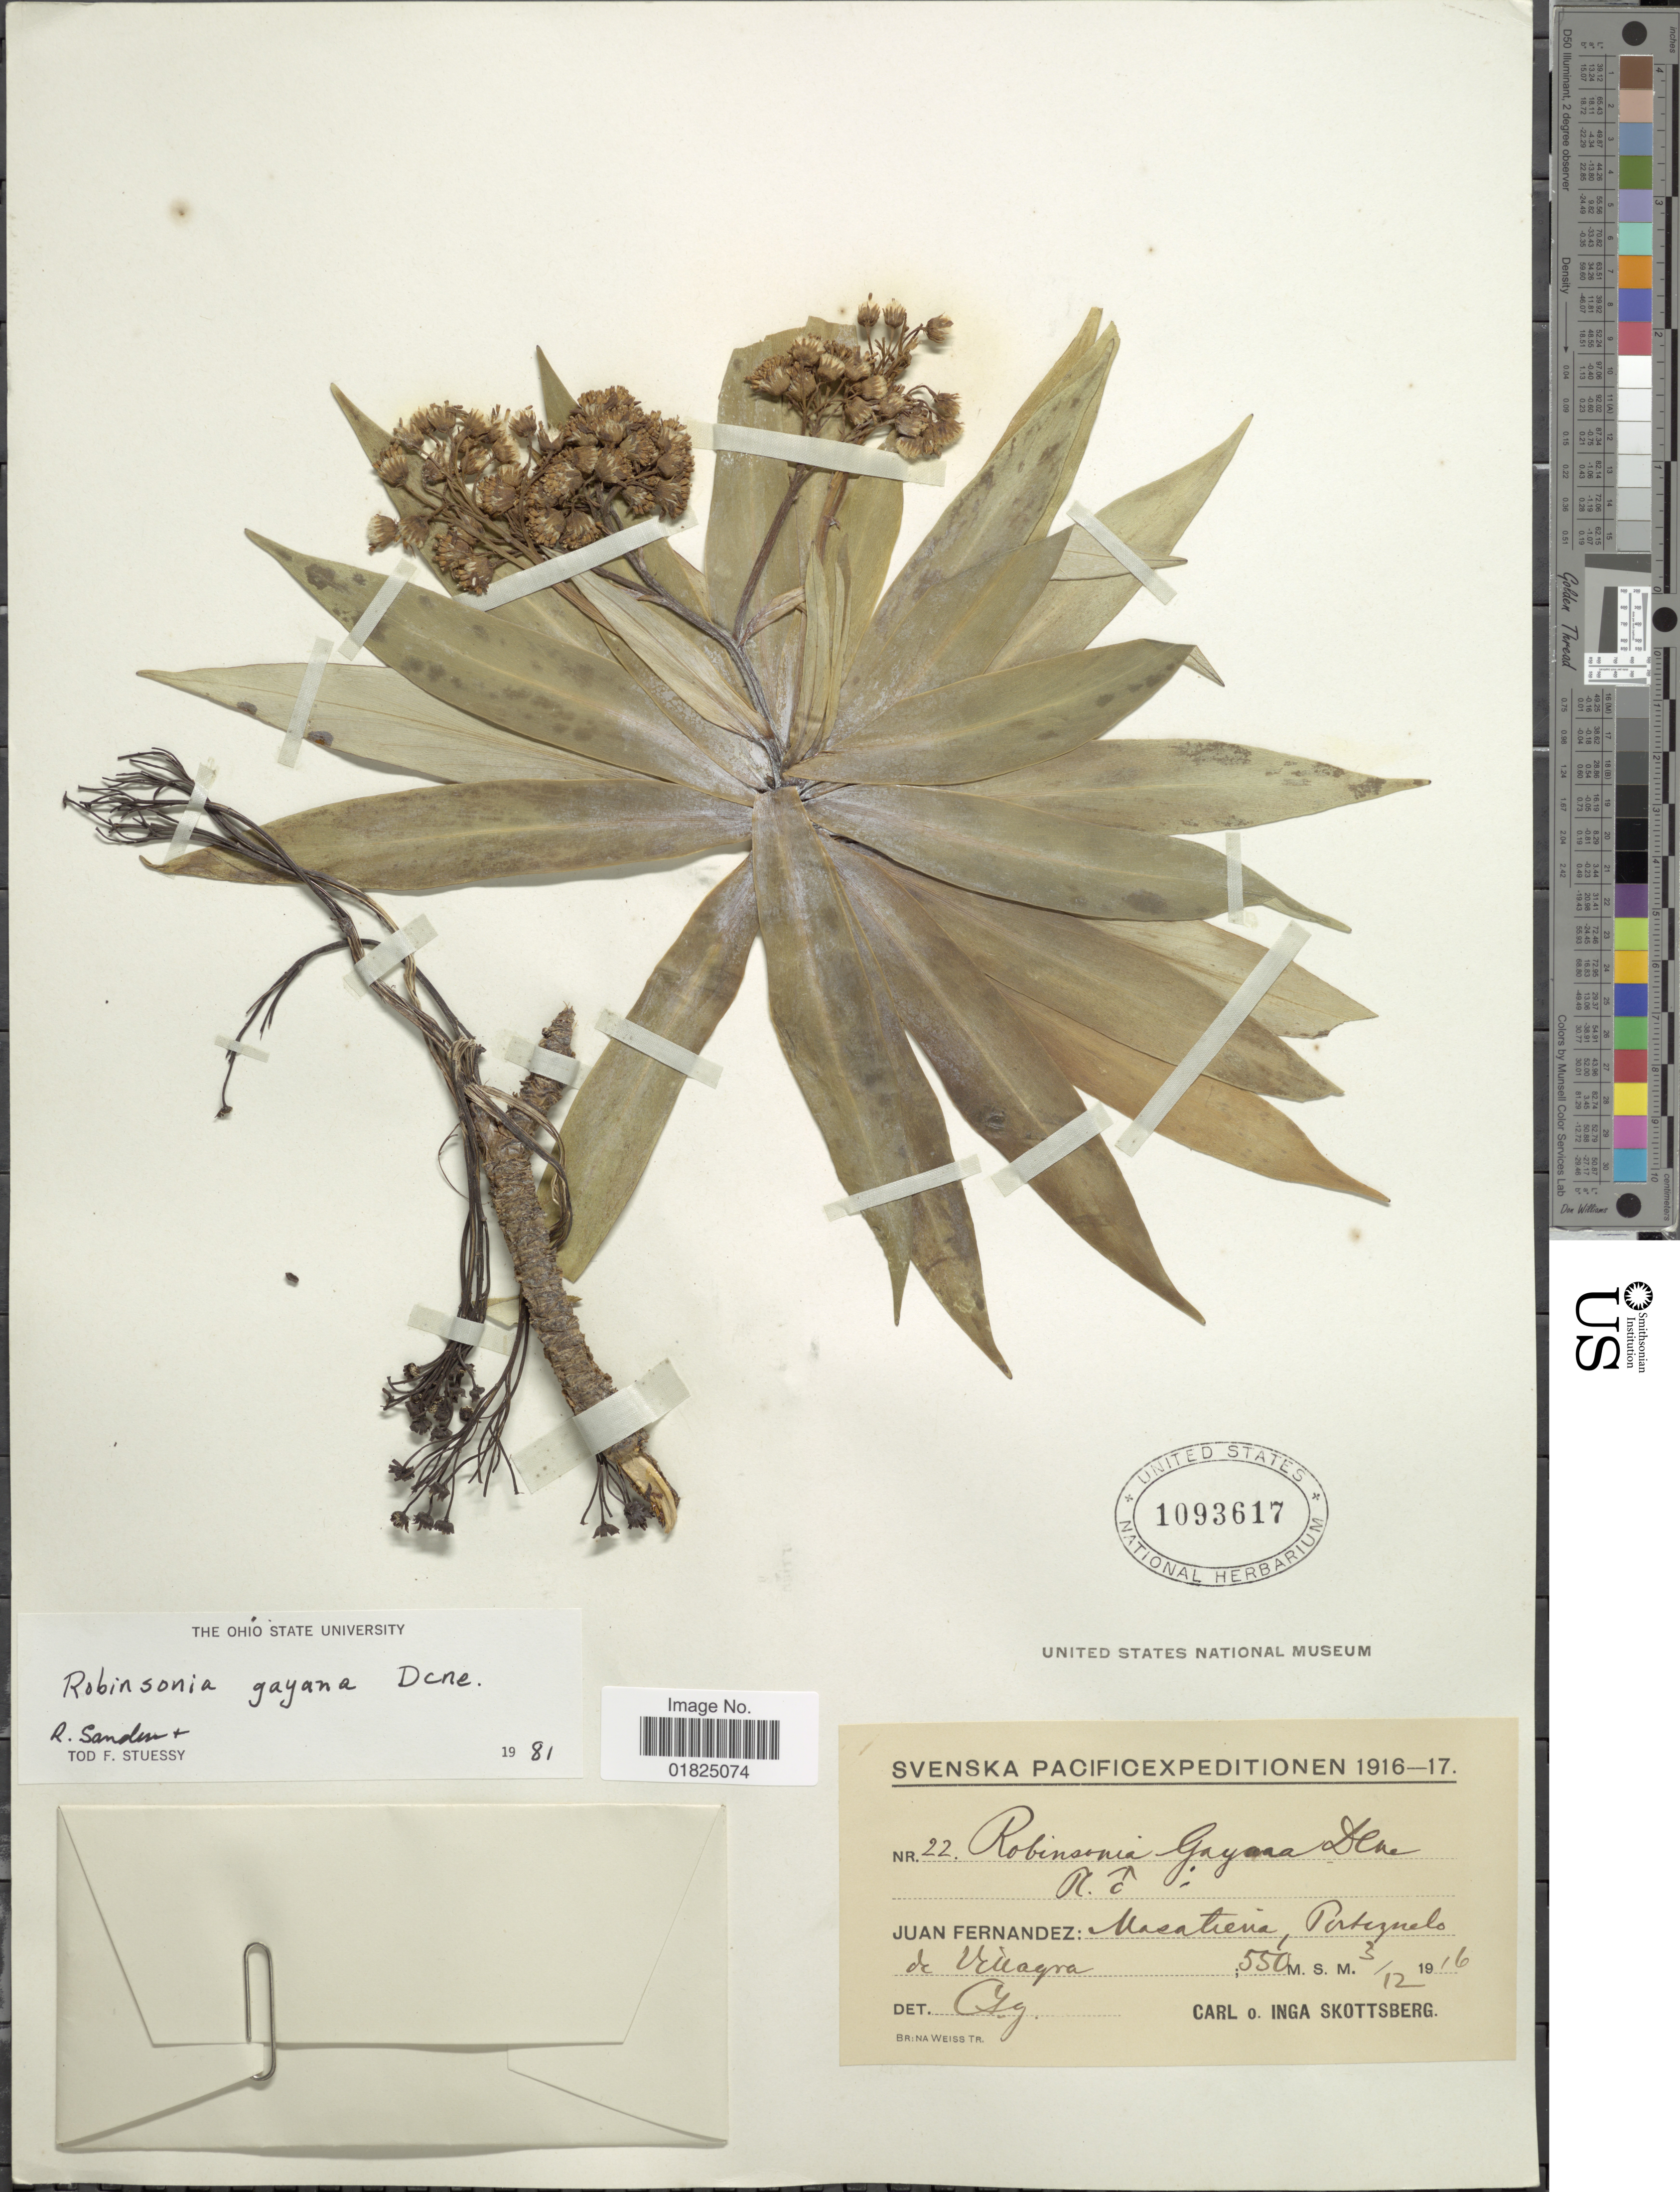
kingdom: Plantae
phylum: Tracheophyta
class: Magnoliopsida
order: Asterales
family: Asteraceae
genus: Robinsonia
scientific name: Robinsonia gayana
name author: Decne.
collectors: C. Skottsberg & I. Skottsberg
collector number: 22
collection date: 1916-12-03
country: Chile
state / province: Valparaíso (V)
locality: Juan Fernandez: Masatierra, Portezuelo de Villagra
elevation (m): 550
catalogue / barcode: US 1093617